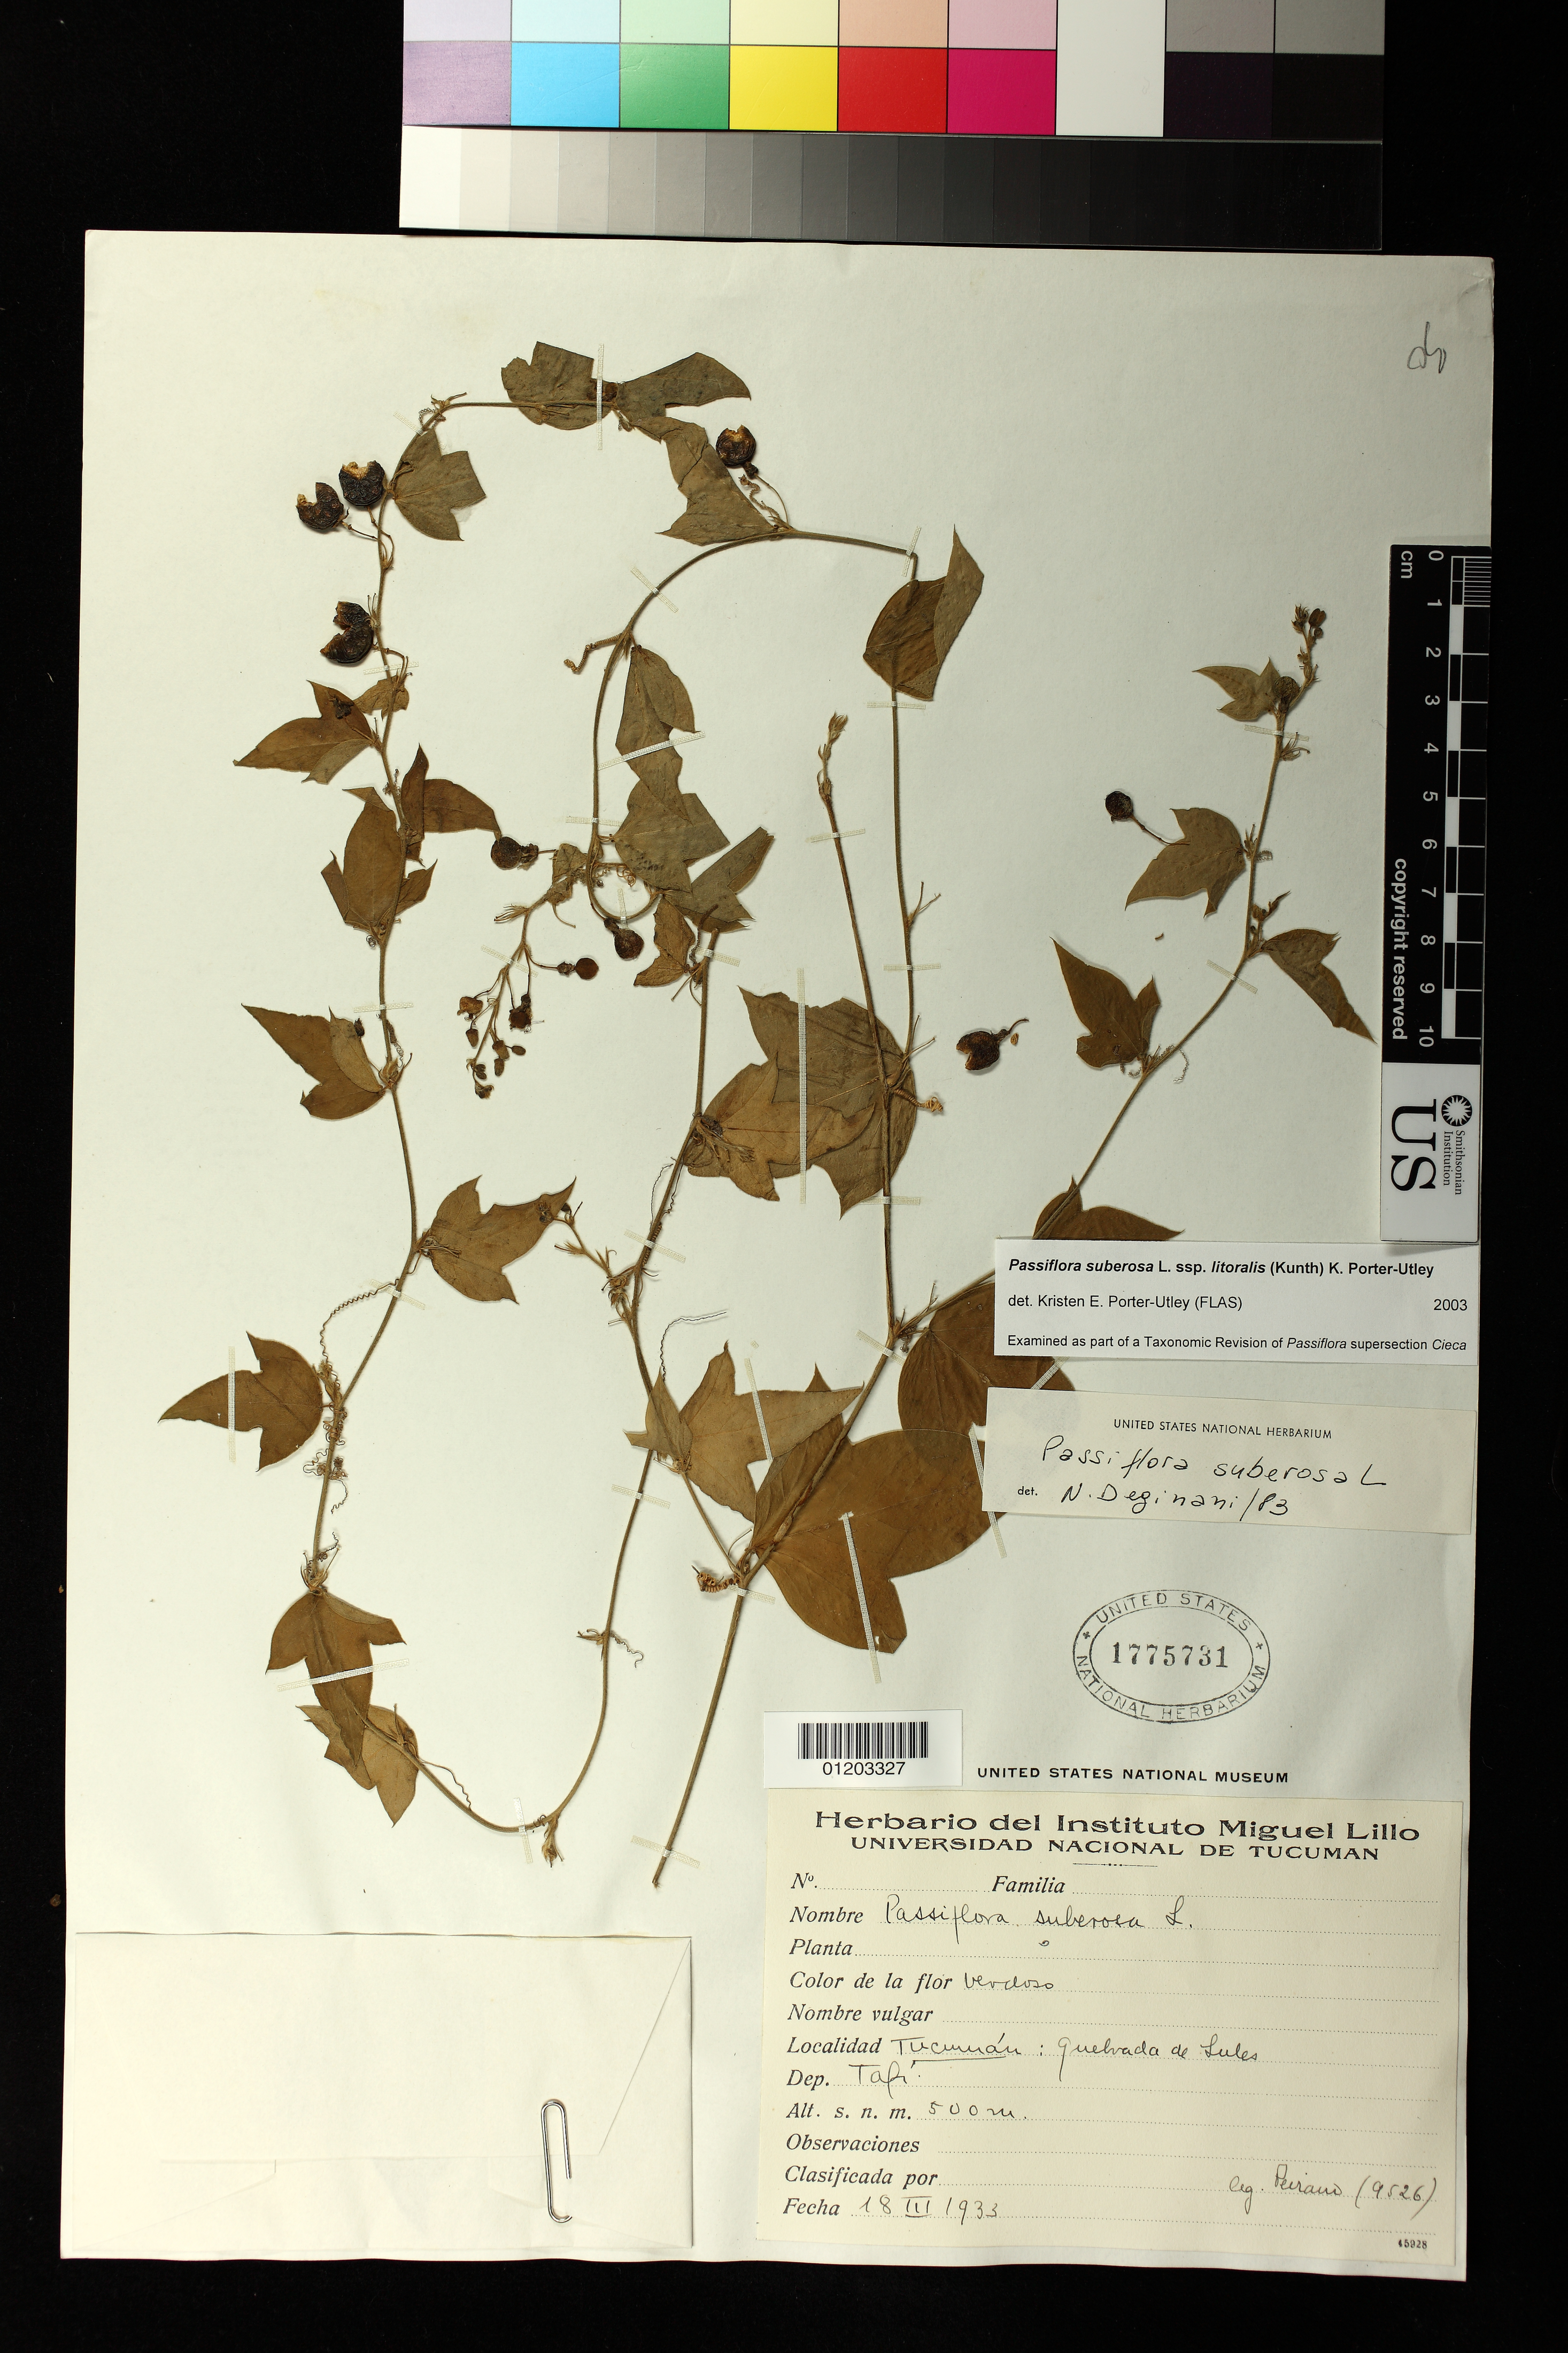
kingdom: Plantae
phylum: Tracheophyta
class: Magnoliopsida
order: Malpighiales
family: Passifloraceae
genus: Passiflora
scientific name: Passiflora suberosa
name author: L.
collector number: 9526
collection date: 1933-03-18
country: Argentina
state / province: Tucuman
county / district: Tafi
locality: Guelvada de Lules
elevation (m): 500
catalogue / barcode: US 1775731